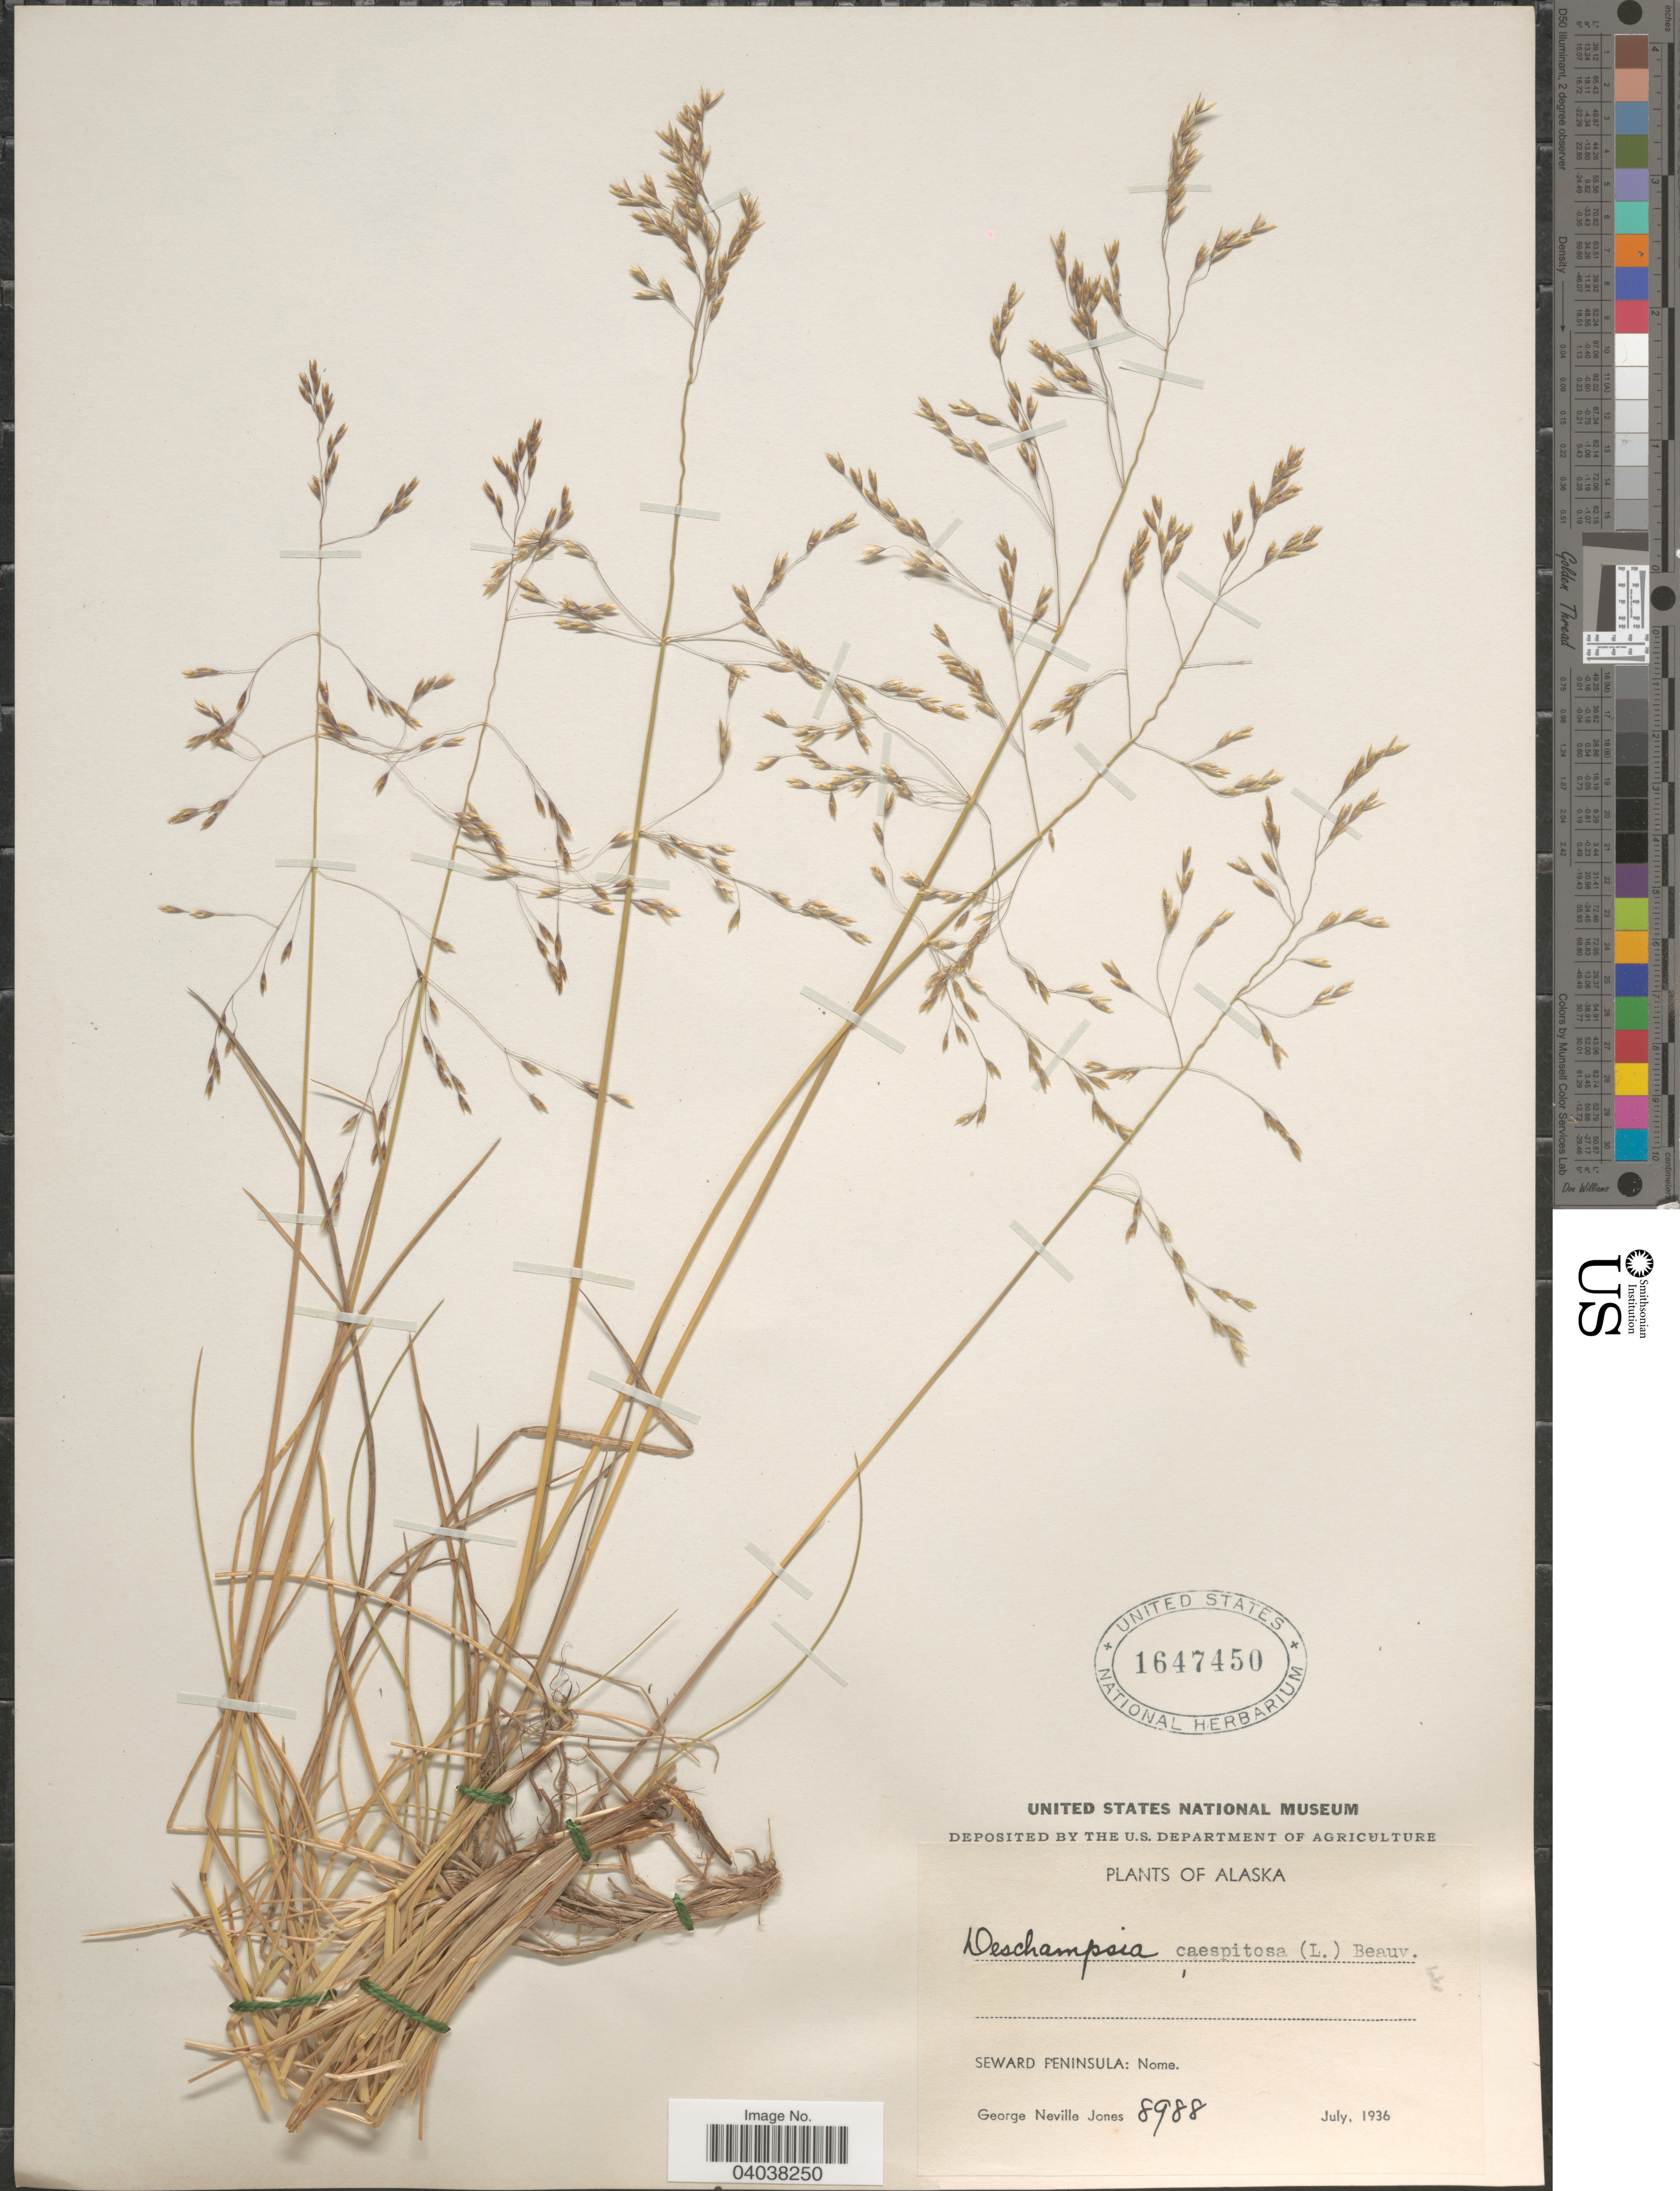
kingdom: Plantae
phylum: Tracheophyta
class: Liliopsida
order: Poales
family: Poaceae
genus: Deschampsia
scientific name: Deschampsia cespitosa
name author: (L.) P. Beauv.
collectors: G. N. Jones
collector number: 8988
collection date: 1936-07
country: United States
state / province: Alaska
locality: Seward Peninsula: Nome.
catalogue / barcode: US 1647450